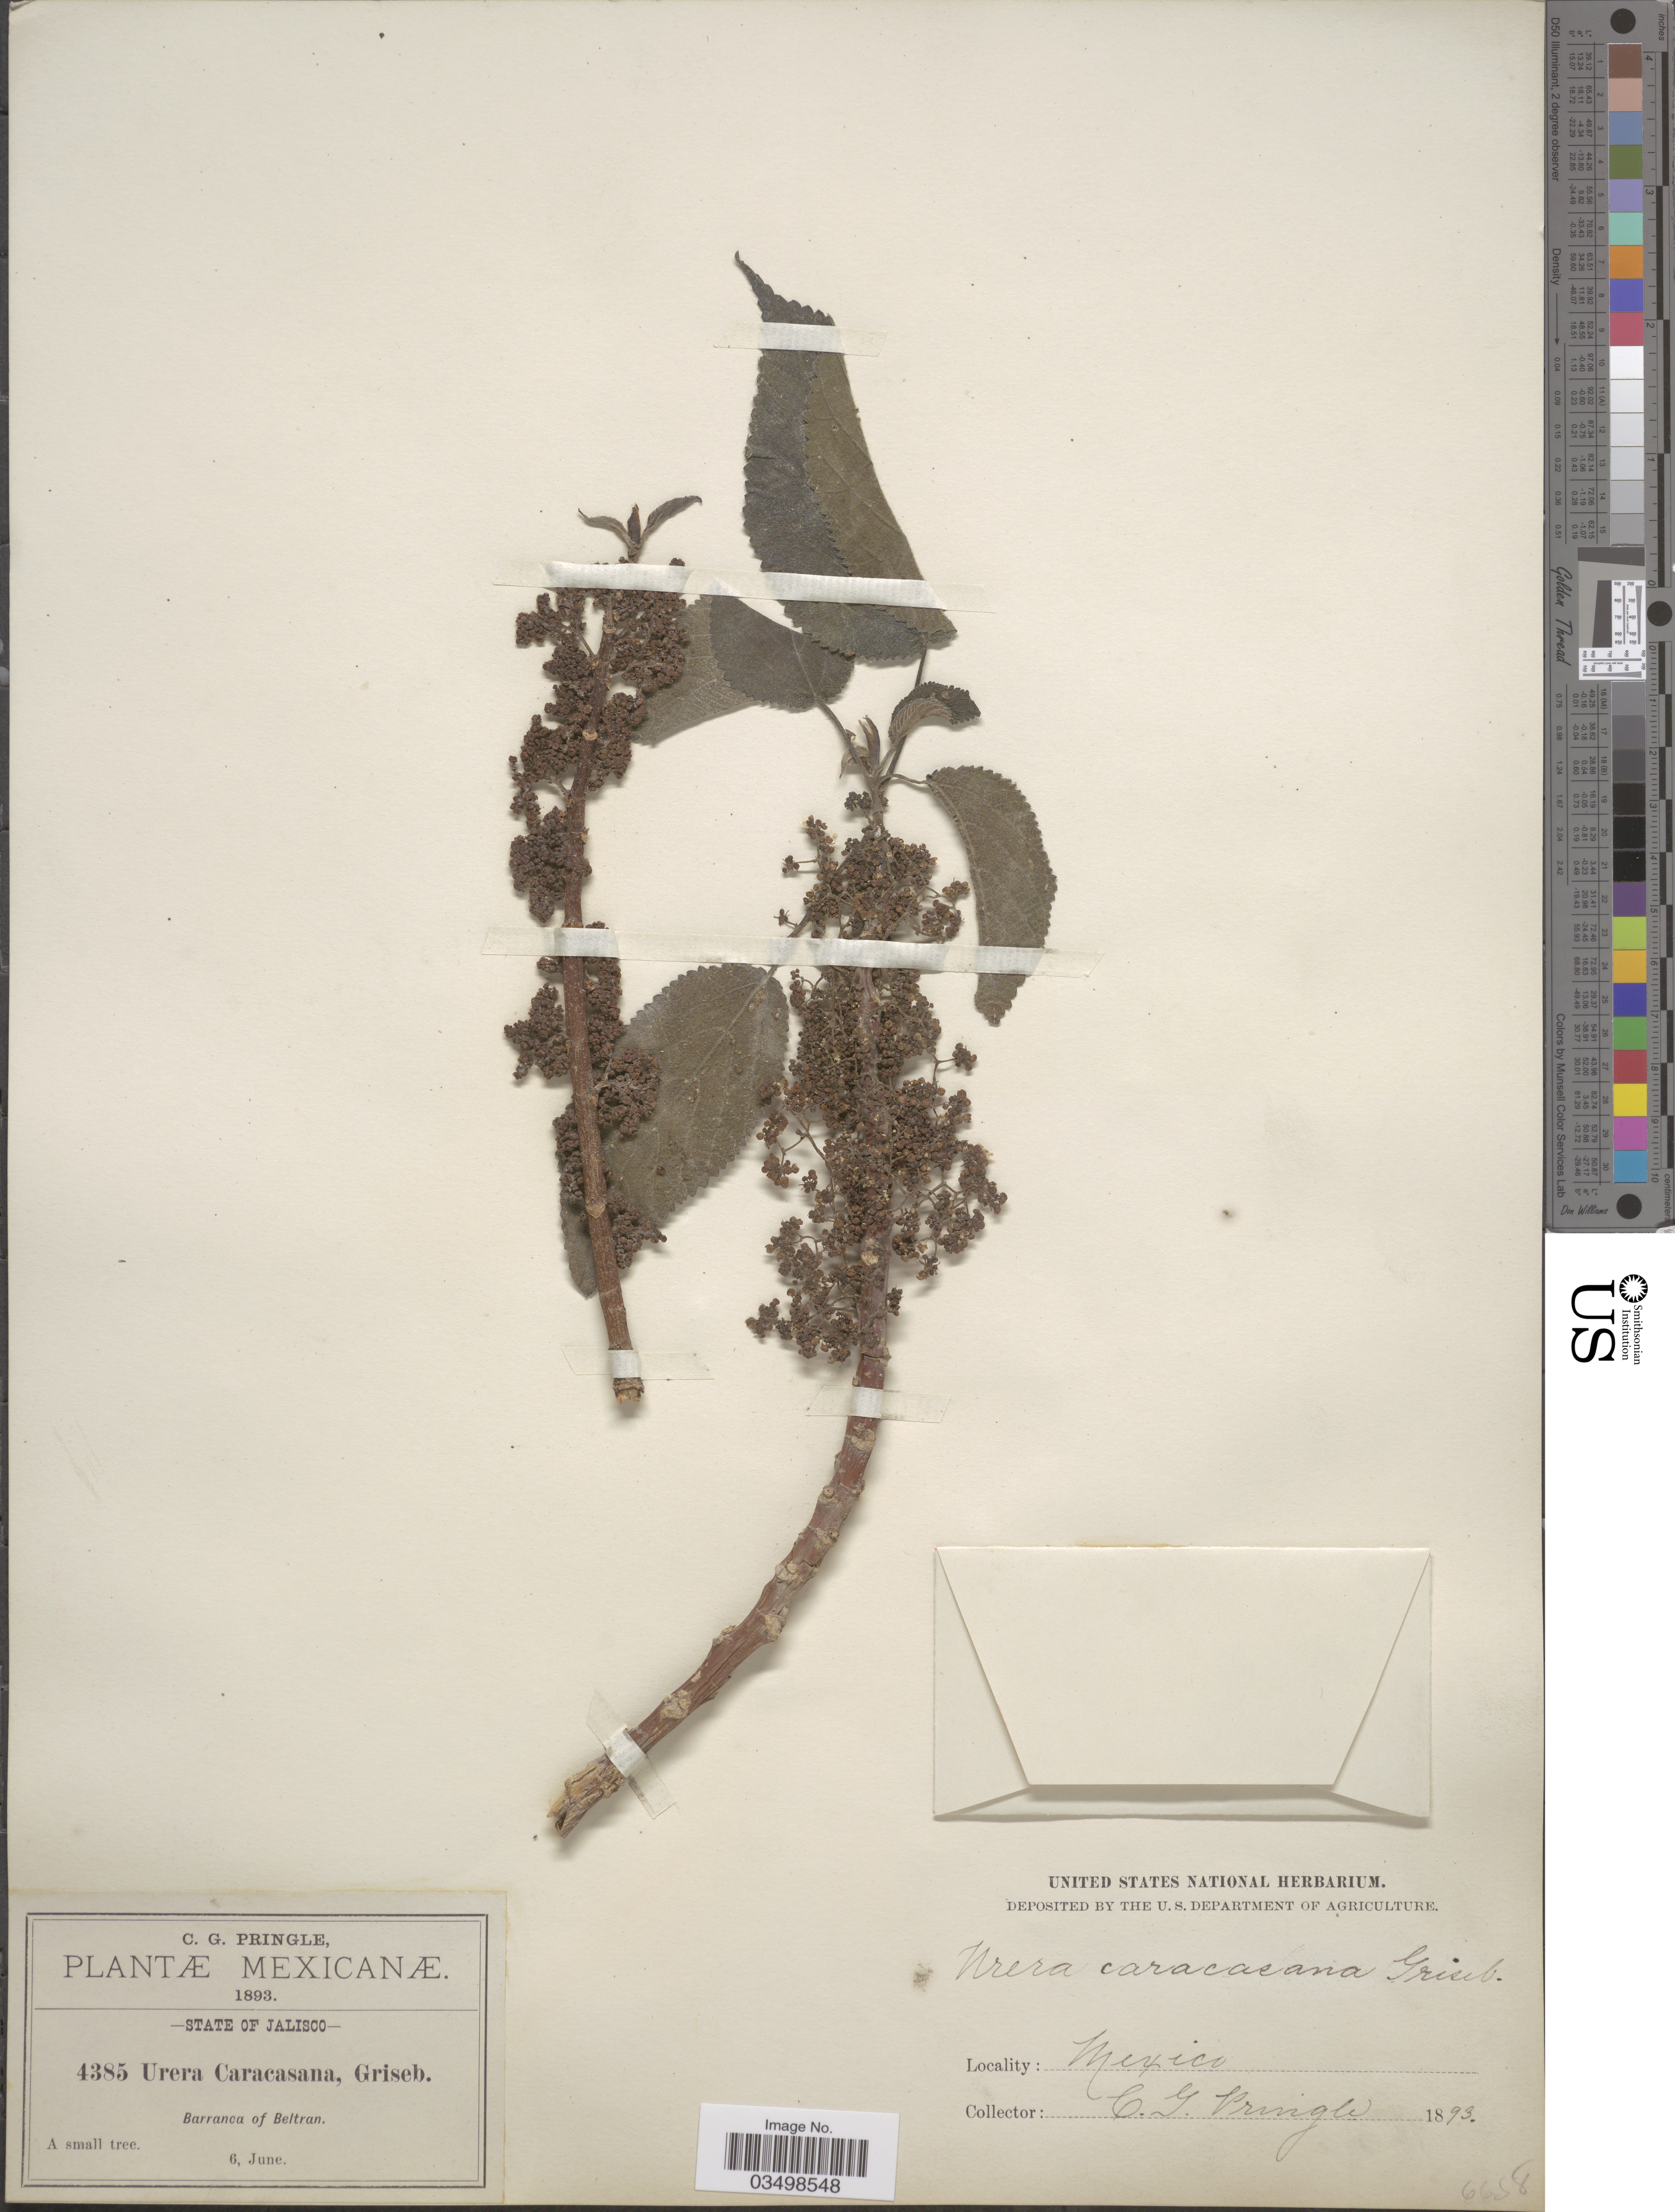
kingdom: Plantae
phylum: Tracheophyta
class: Magnoliopsida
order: Rosales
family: Urticaceae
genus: Urera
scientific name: Urera caracasana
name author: (Jacq.) Gaudich. ex Griseb.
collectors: C. G. Pringle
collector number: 4385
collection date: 1893-06-06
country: Mexico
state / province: Jalisco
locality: Barranca of Beltran.